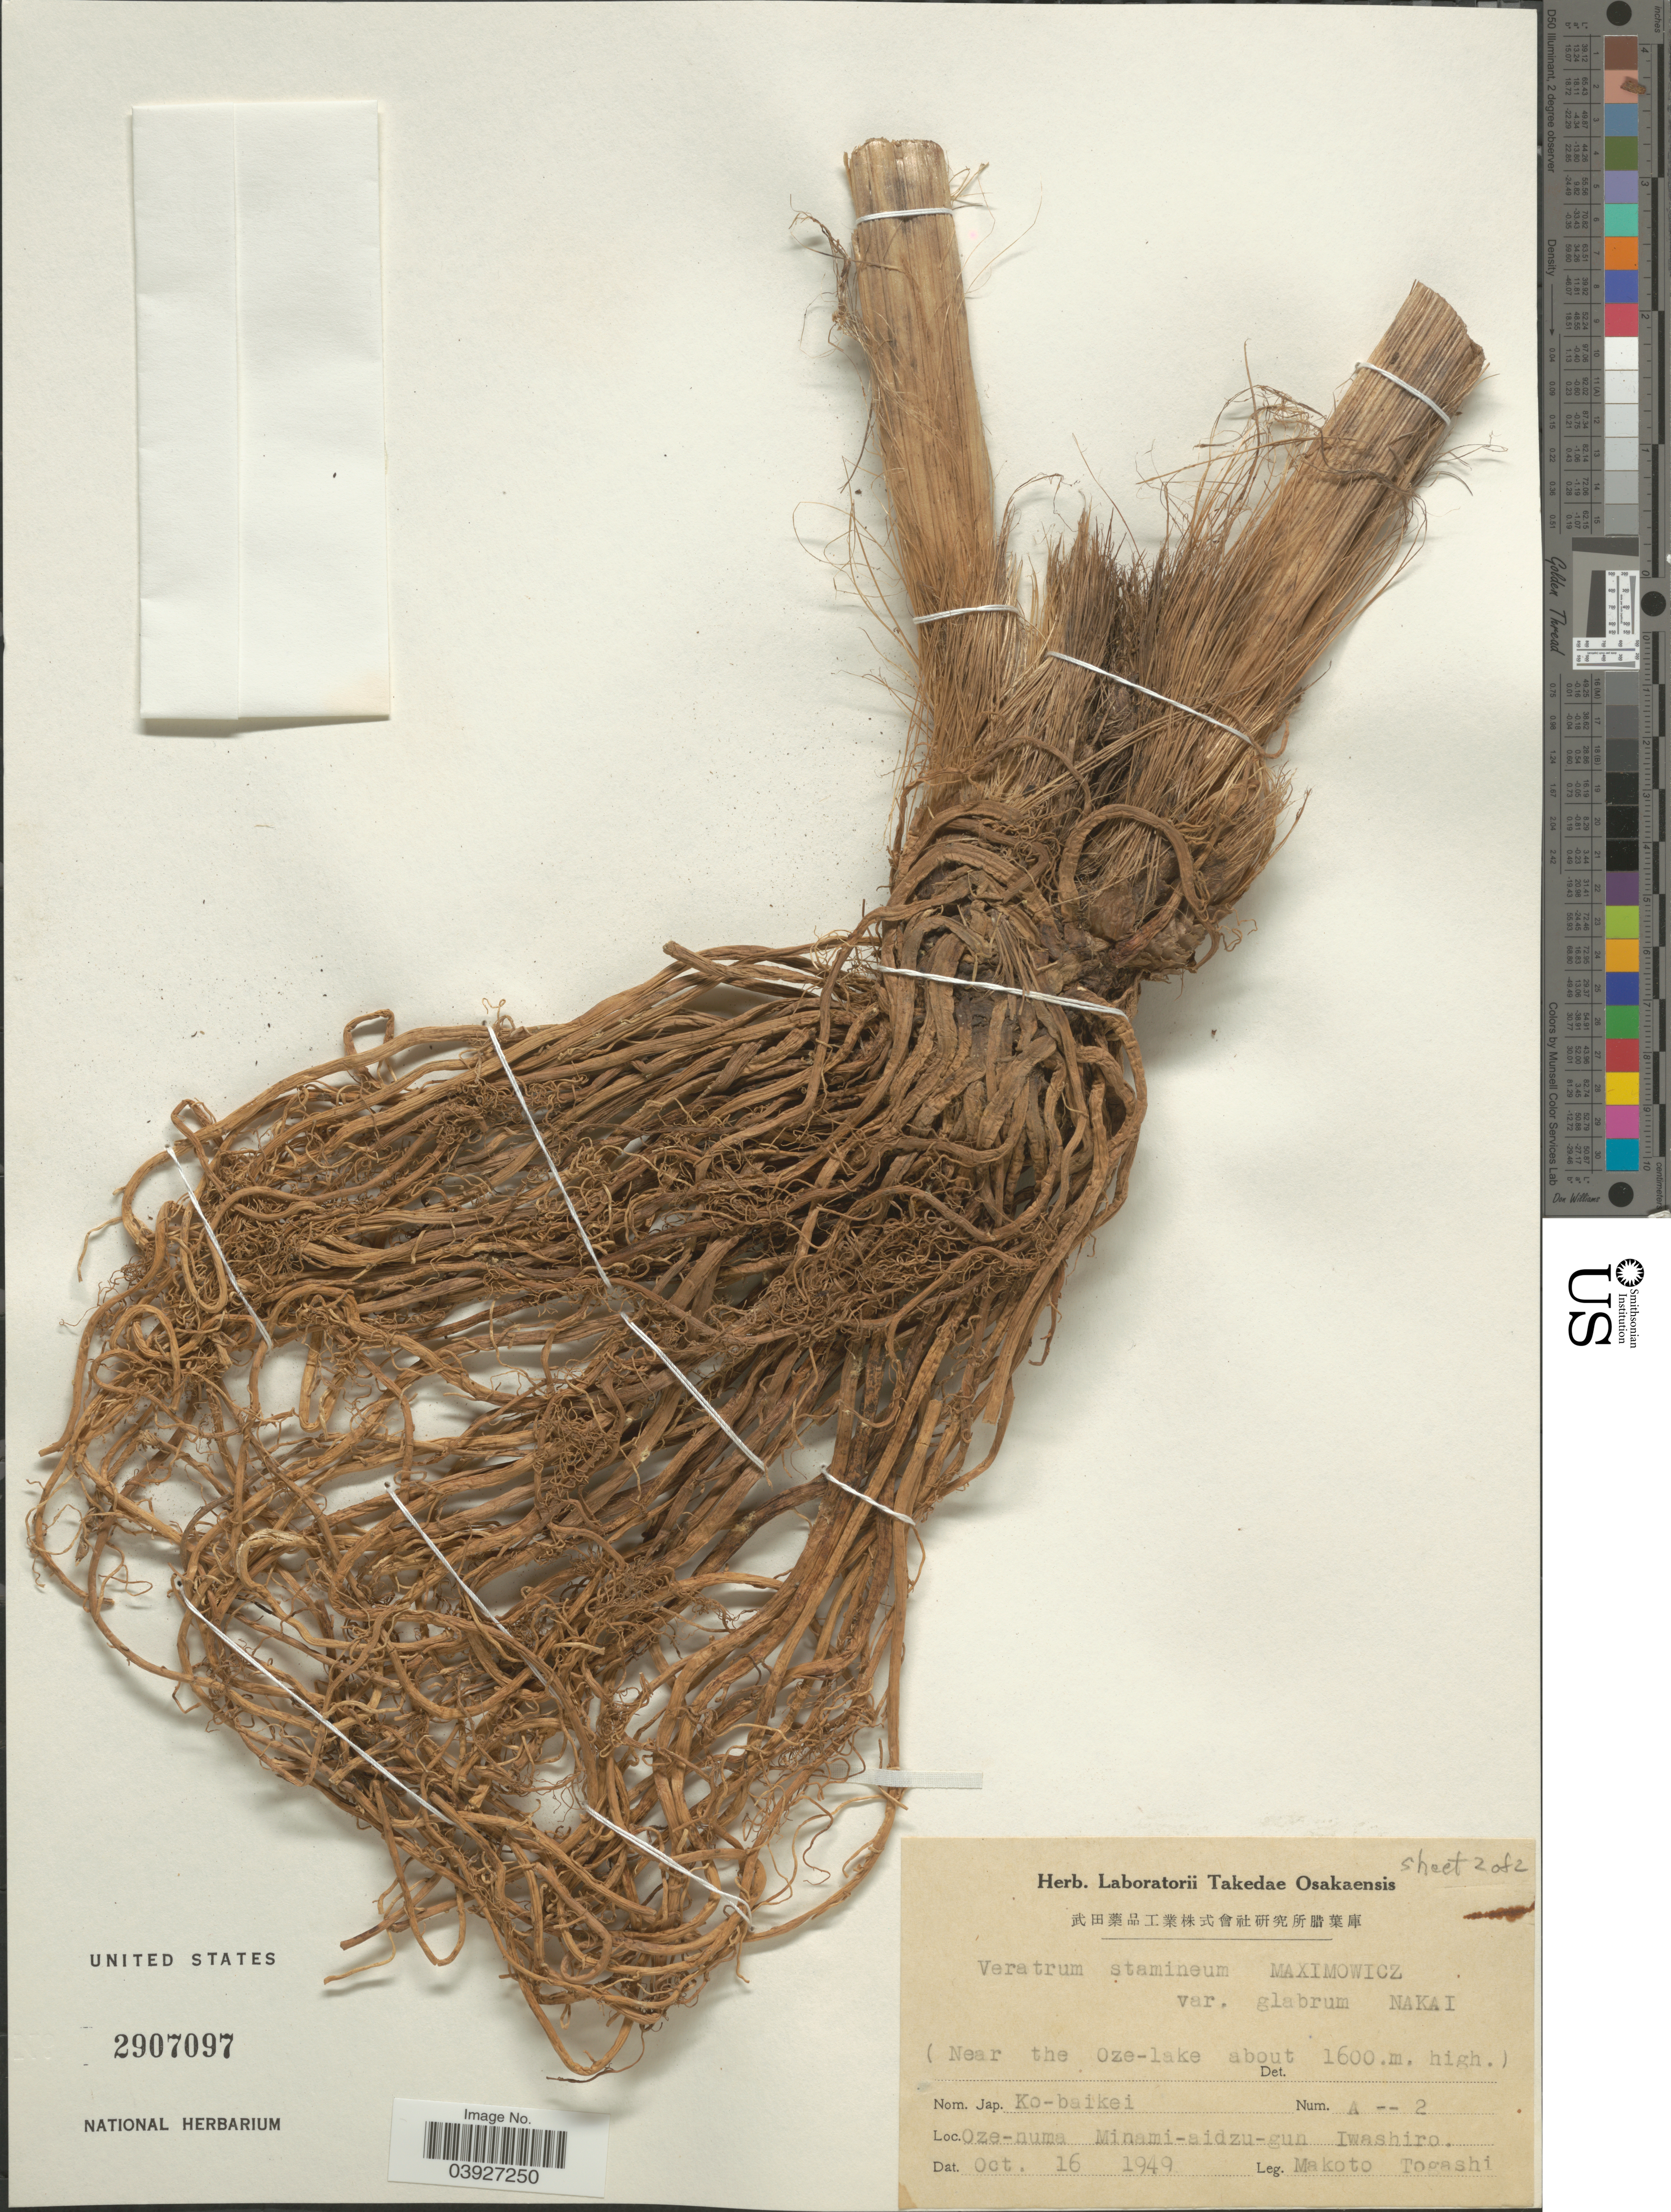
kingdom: Plantae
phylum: Tracheophyta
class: Liliopsida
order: Liliales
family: Melanthiaceae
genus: Veratrum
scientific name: Veratrum stamineum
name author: Maxim.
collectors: M. Togashi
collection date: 1949-10-16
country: Japan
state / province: Osaka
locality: (Near the Oze-lake). Oze-numa Minami-aidzu-gun Iwashiro.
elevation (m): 1600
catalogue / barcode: US 2907097